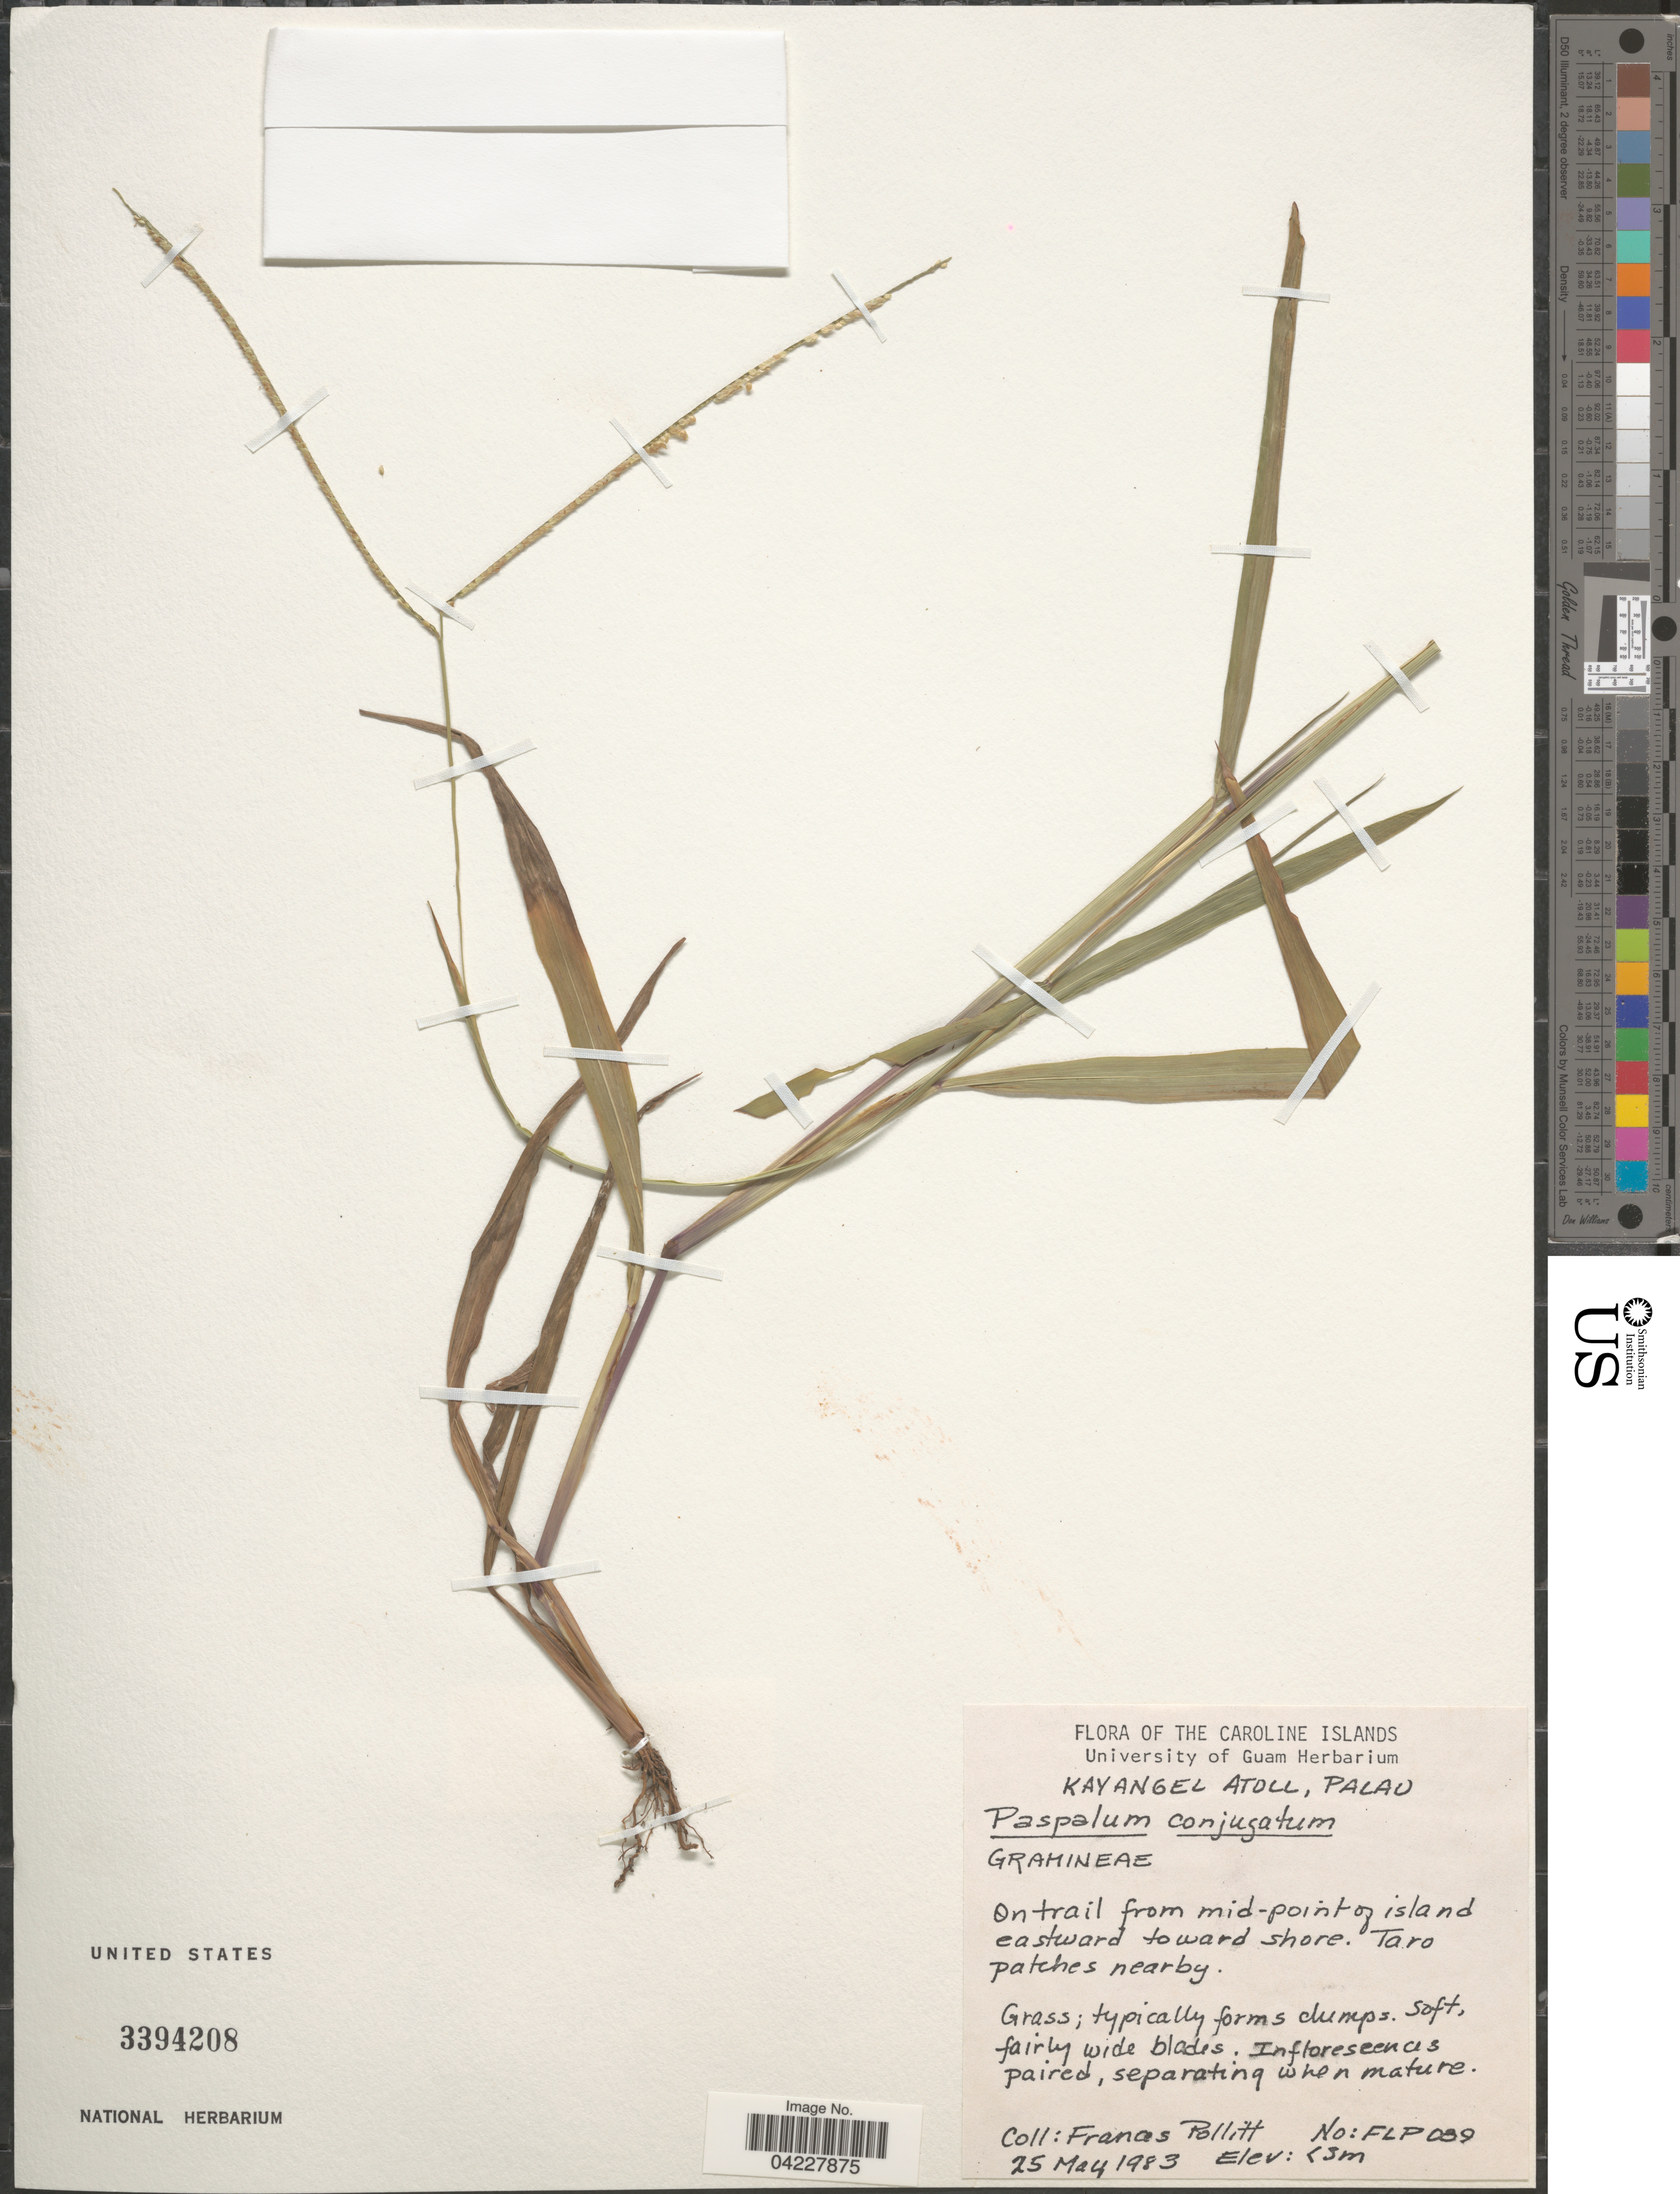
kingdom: Plantae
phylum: Tracheophyta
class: Liliopsida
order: Poales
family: Poaceae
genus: Paspalum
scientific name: Paspalum conjugatum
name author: P.J. Bergius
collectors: F. Pollitt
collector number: FLP089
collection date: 1983-05-25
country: Palau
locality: The Caroline Islands. Kayangel Atoll, Palau. On trail from mid-point of island eastward toward shore. Tara patches nearby.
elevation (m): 5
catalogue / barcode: US 3394208